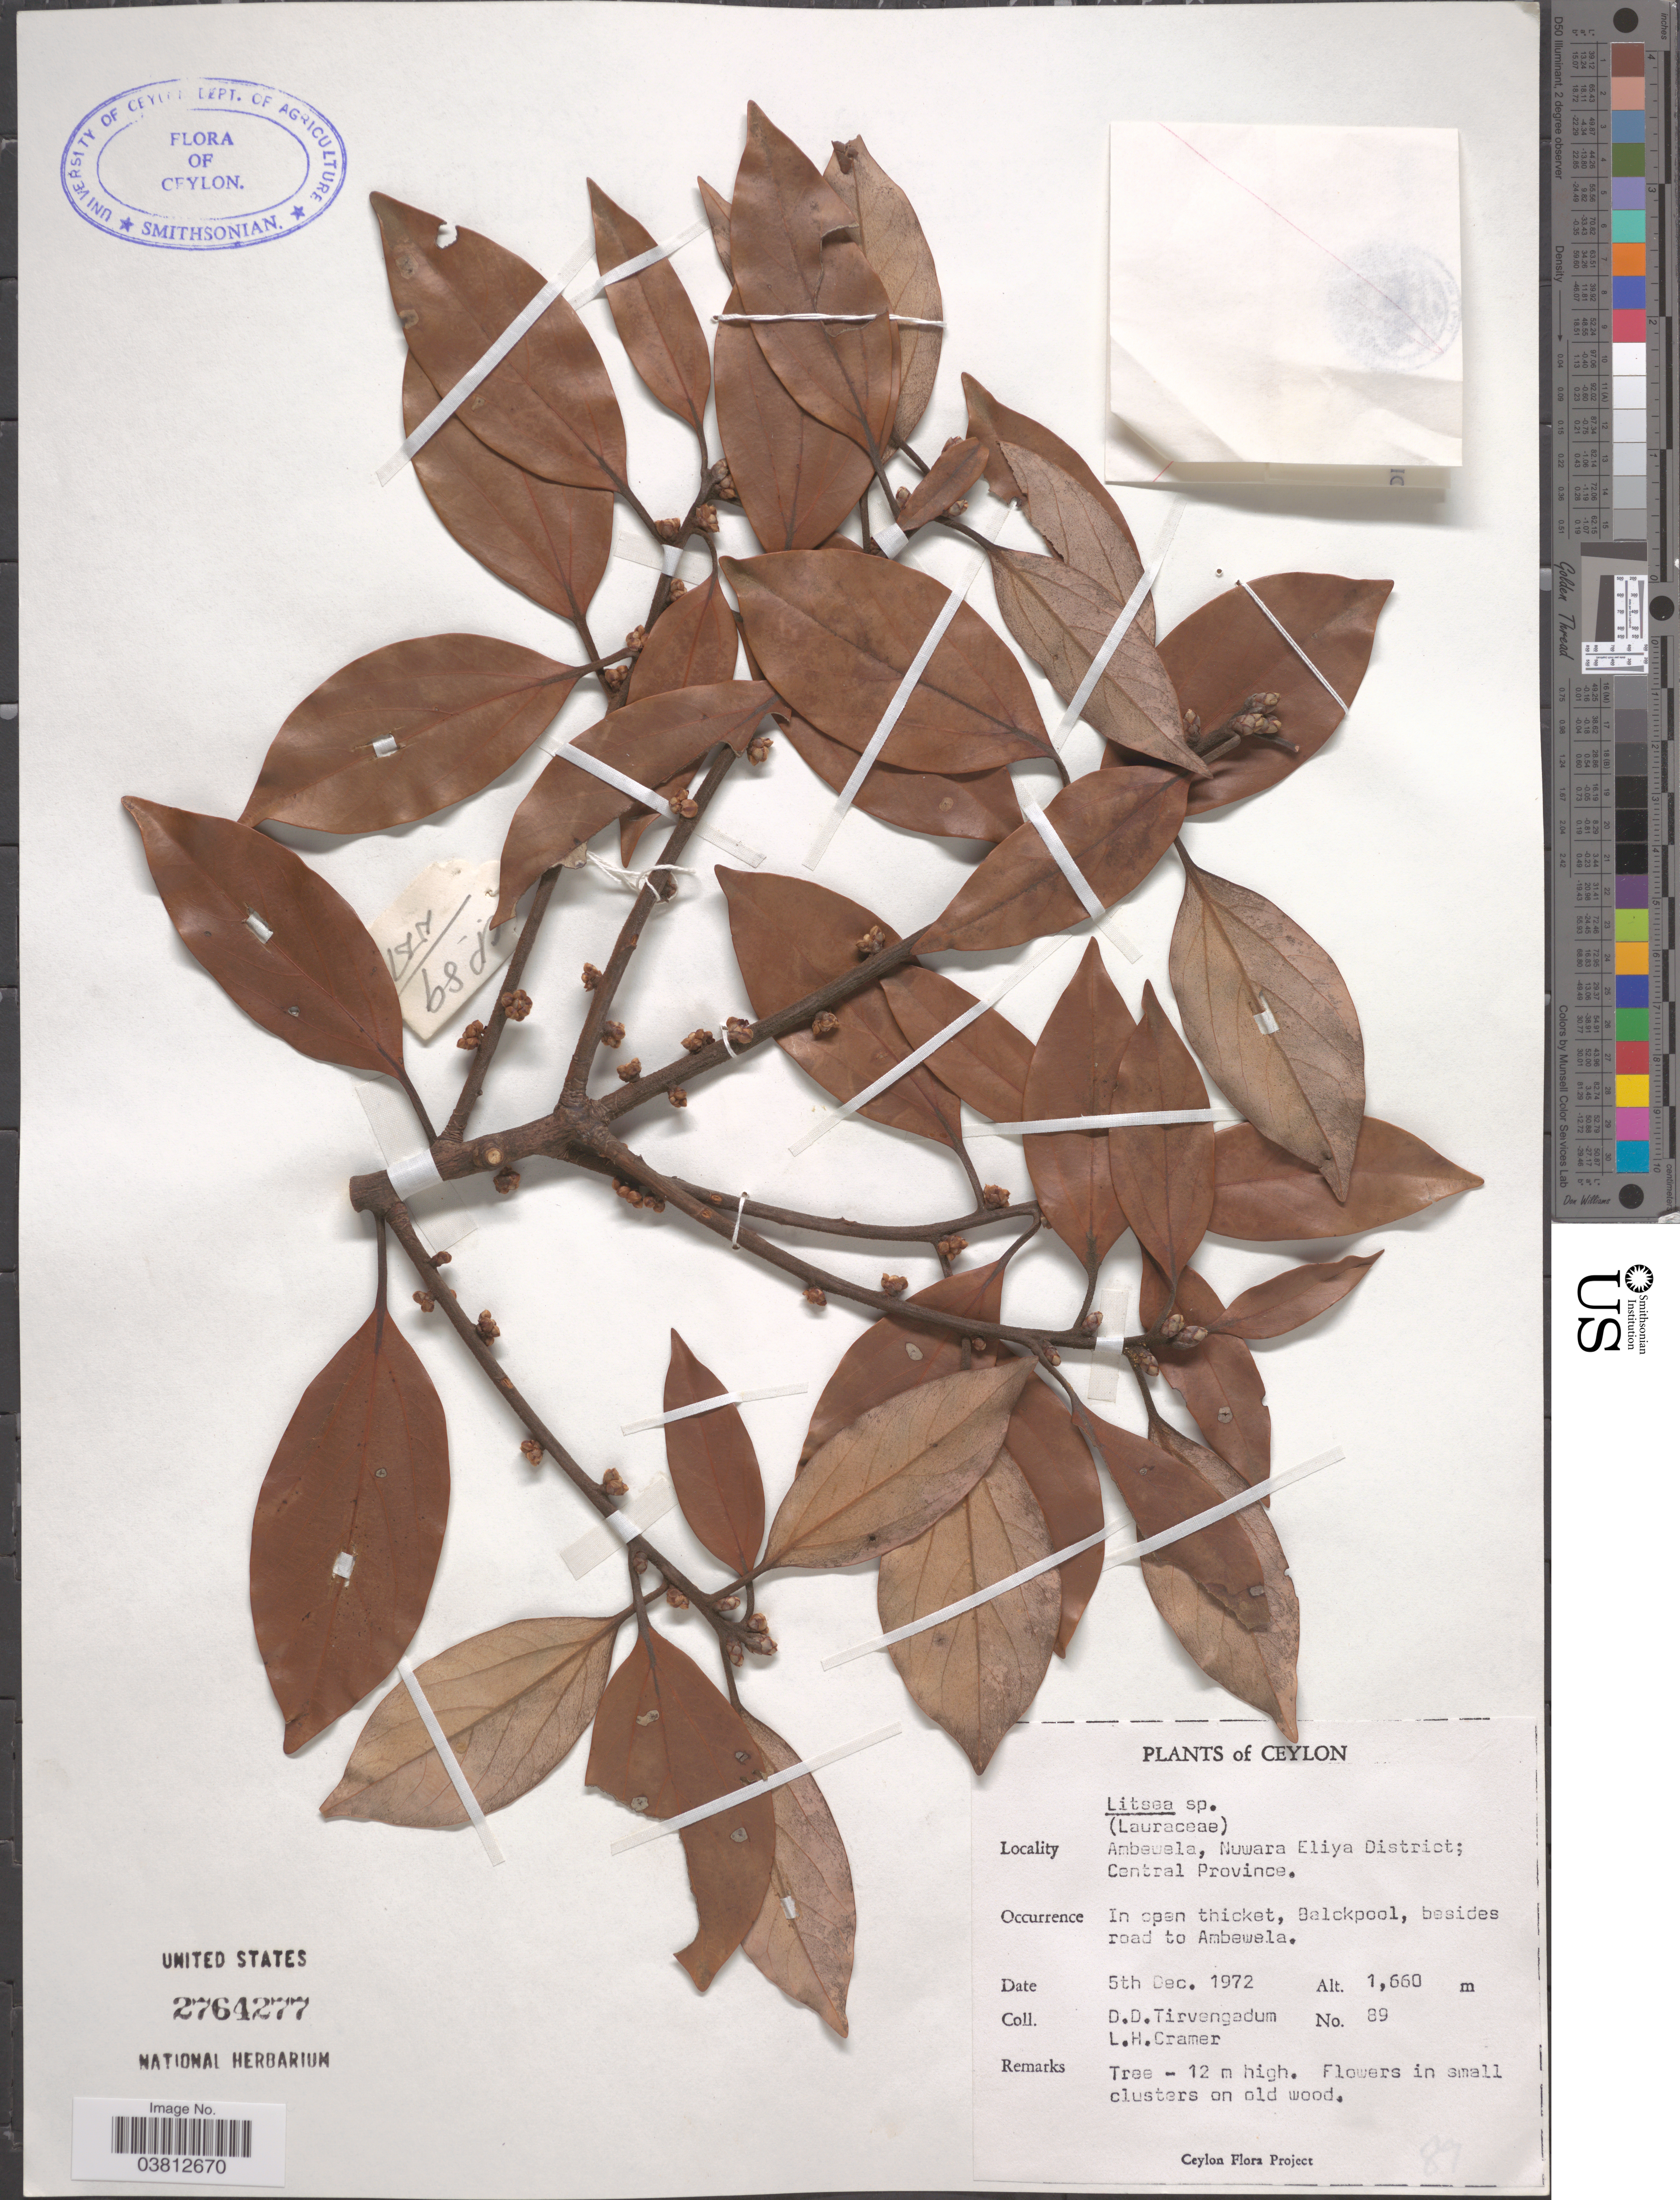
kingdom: Plantae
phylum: Tracheophyta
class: Magnoliopsida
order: Laurales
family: Lauraceae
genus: Neolitsea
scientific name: Neolitsea fuscata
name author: (Thwaites) Alston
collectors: D. Tirvengadum & L. H. Cramer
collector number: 89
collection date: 1972-12-05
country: Sri Lanka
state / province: Central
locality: Ceylon. Ambewela, Nuwara Eliya District; Central Province. In open thicket, Balokpool, besides road to Ambewela.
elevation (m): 1660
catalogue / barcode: US 2764277